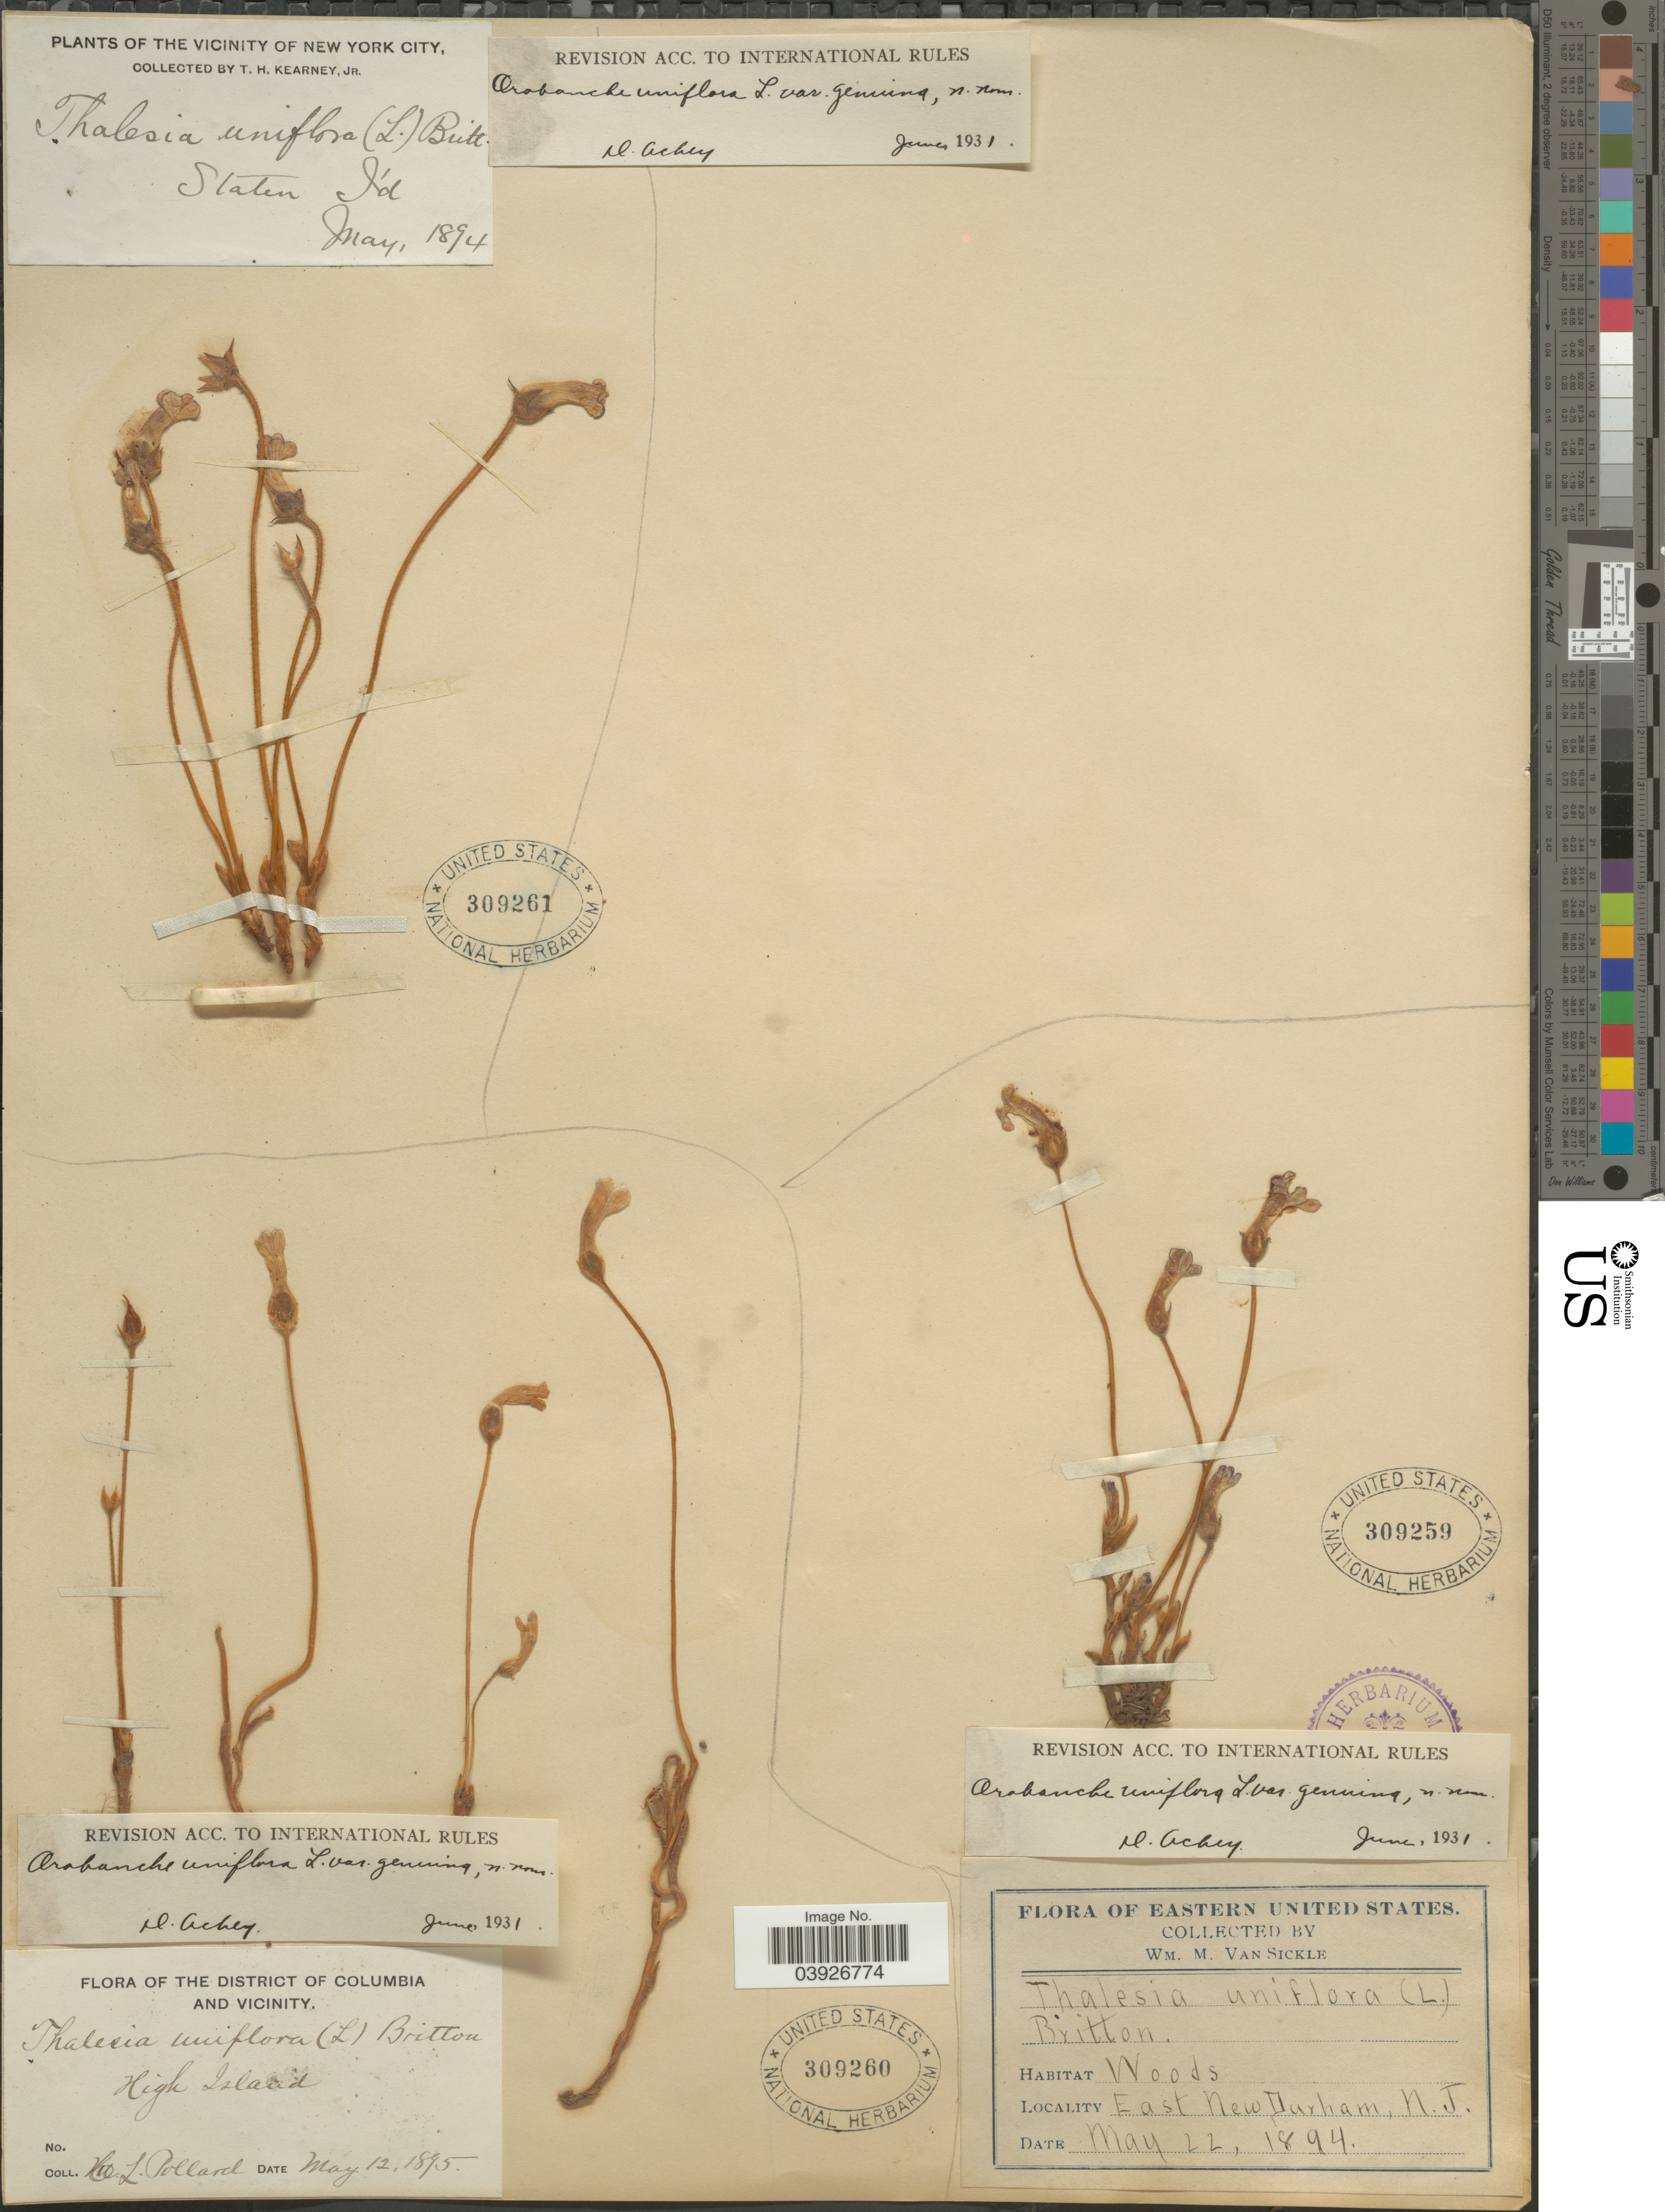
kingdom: Plantae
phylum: Tracheophyta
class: Magnoliopsida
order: Lamiales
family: Orobanchaceae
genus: Aphyllon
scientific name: Aphyllon uniflorum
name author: A. Gray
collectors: W. M. Van Sickle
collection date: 1894-05-22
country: United States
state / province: New Jersey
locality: Eastern United States. East New Durham.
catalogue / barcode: US 309259-2